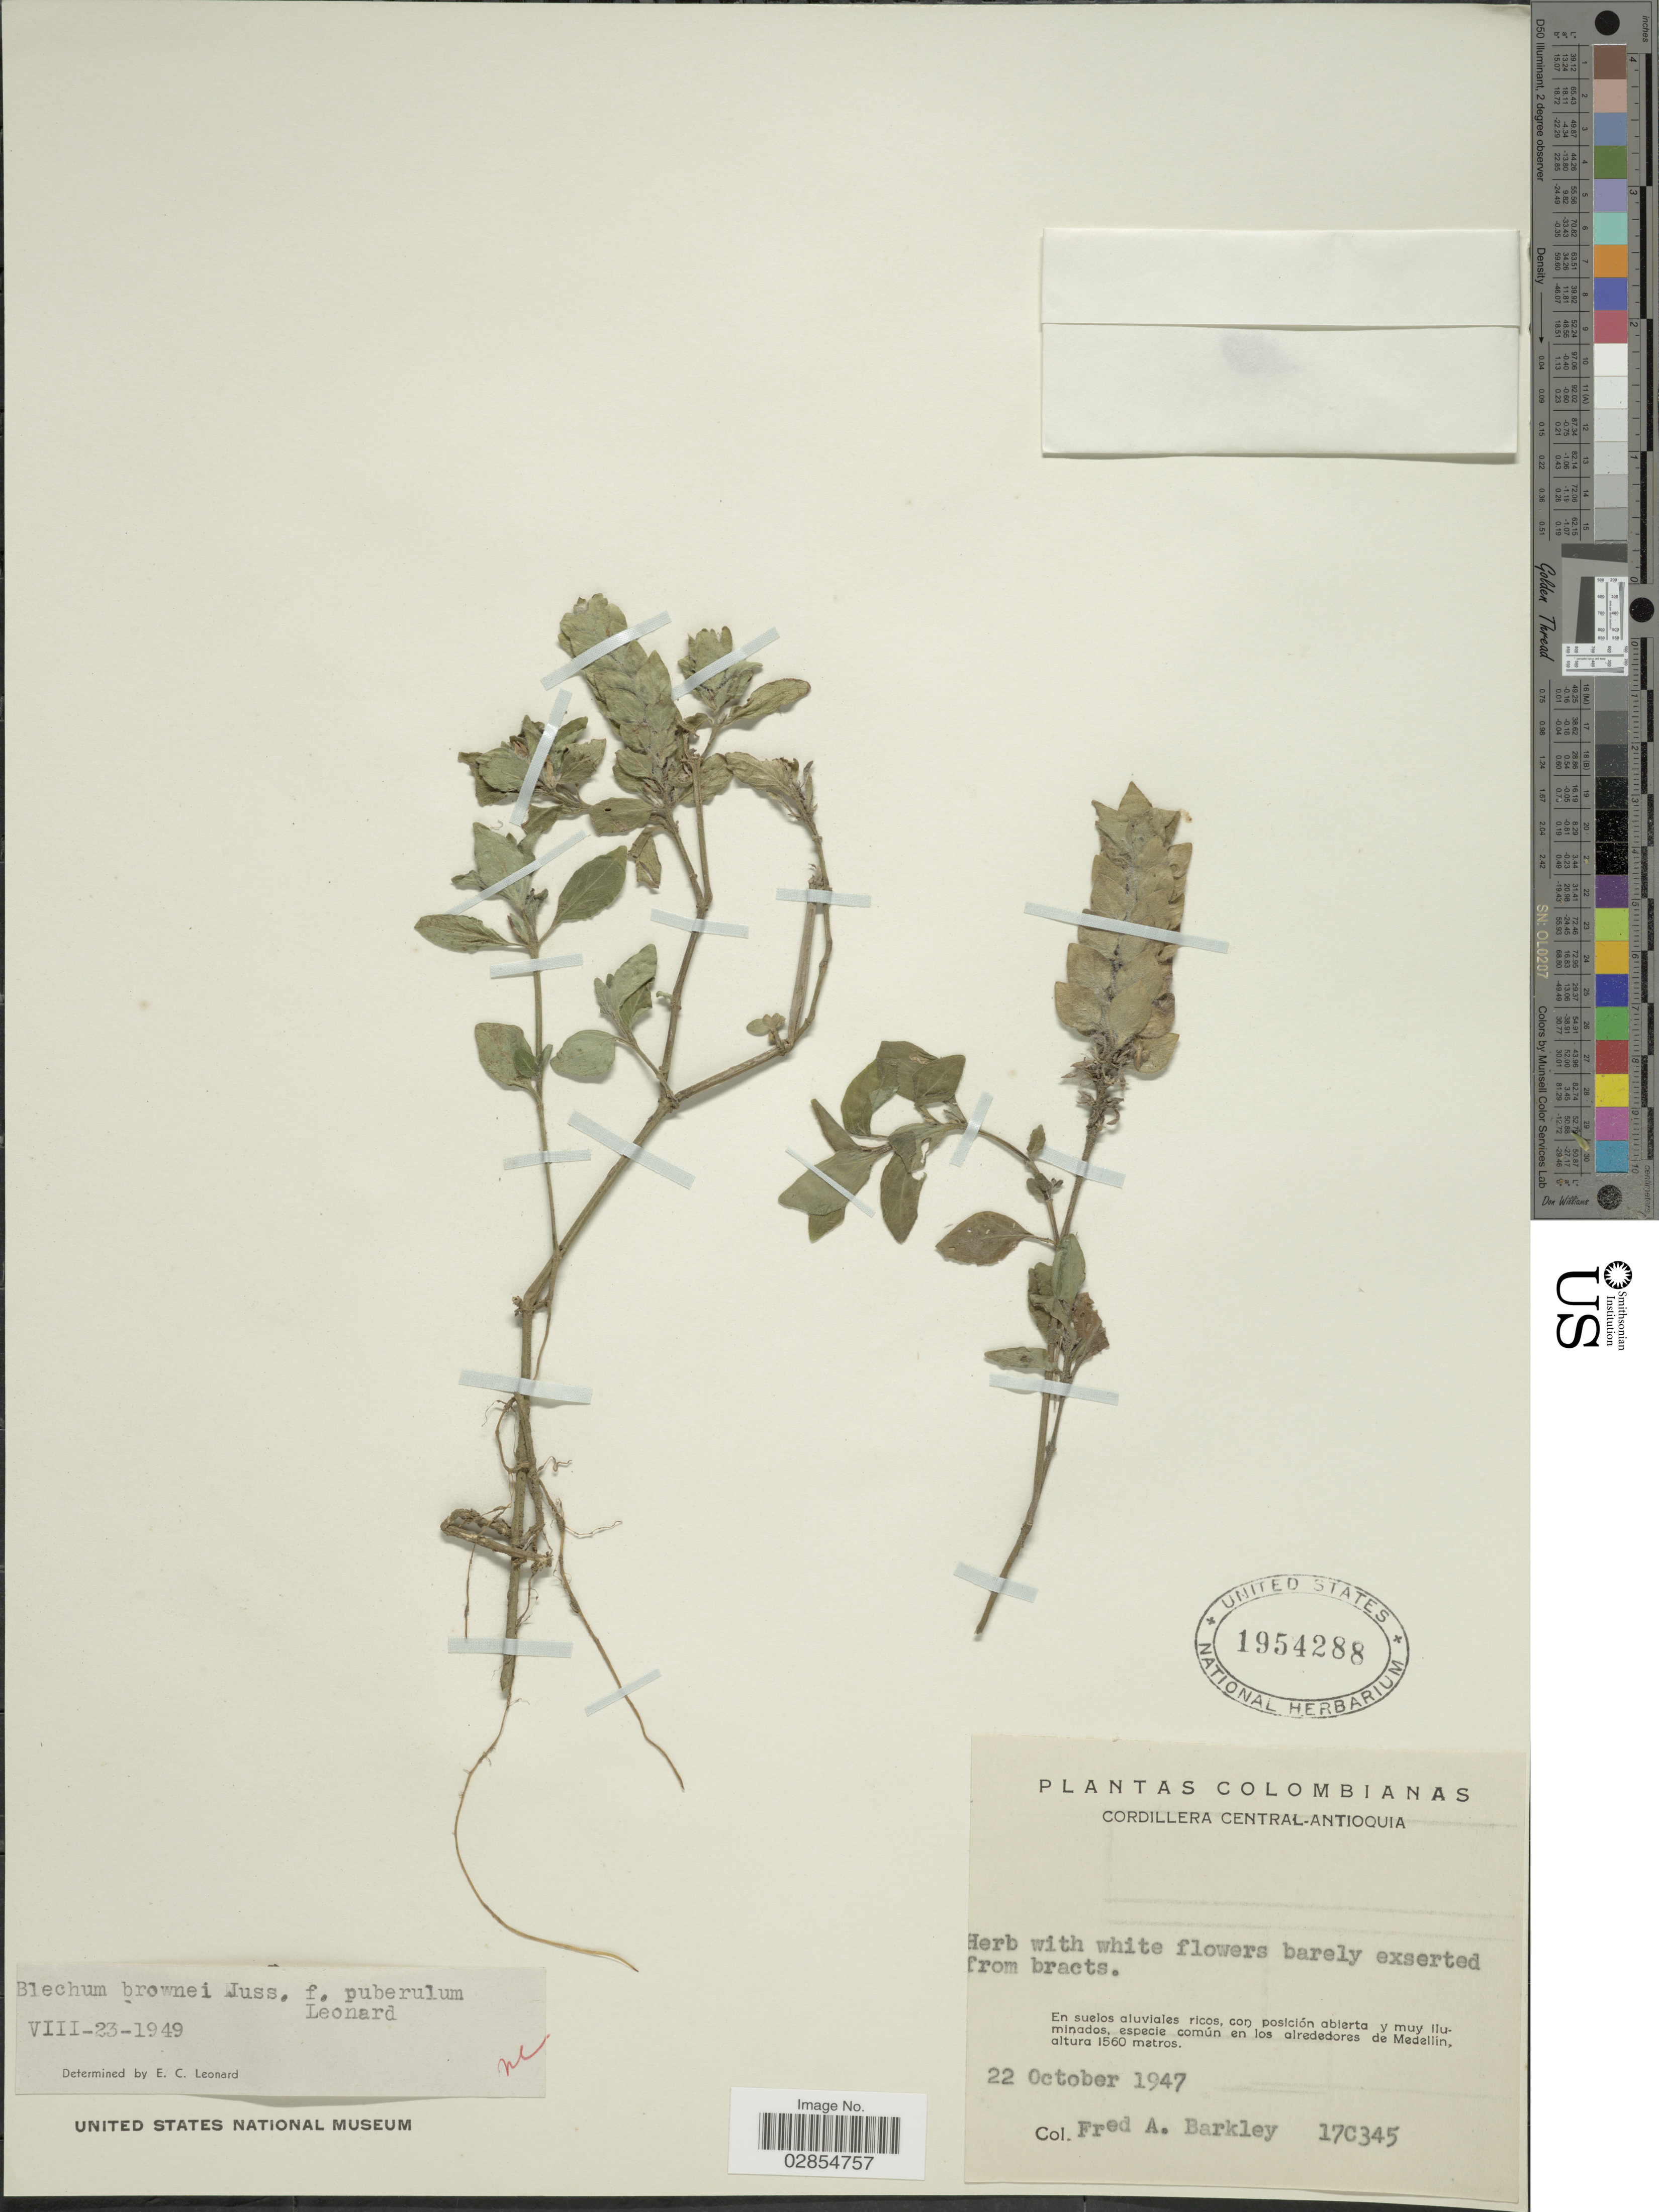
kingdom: Plantae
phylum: Tracheophyta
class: Magnoliopsida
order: Lamiales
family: Acanthaceae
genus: Blechum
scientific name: Blechum pyramidatum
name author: (Lam.) Urb.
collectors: F. A. Barkley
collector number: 17C345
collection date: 1947-10-22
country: Colombia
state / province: Antioquia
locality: Cordillera Central - Antioquia. En suelos aluviales ricos, con posición abierta y muy liuminados especie común en los alrededores de Medellín.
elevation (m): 1560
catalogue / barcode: US 1954288